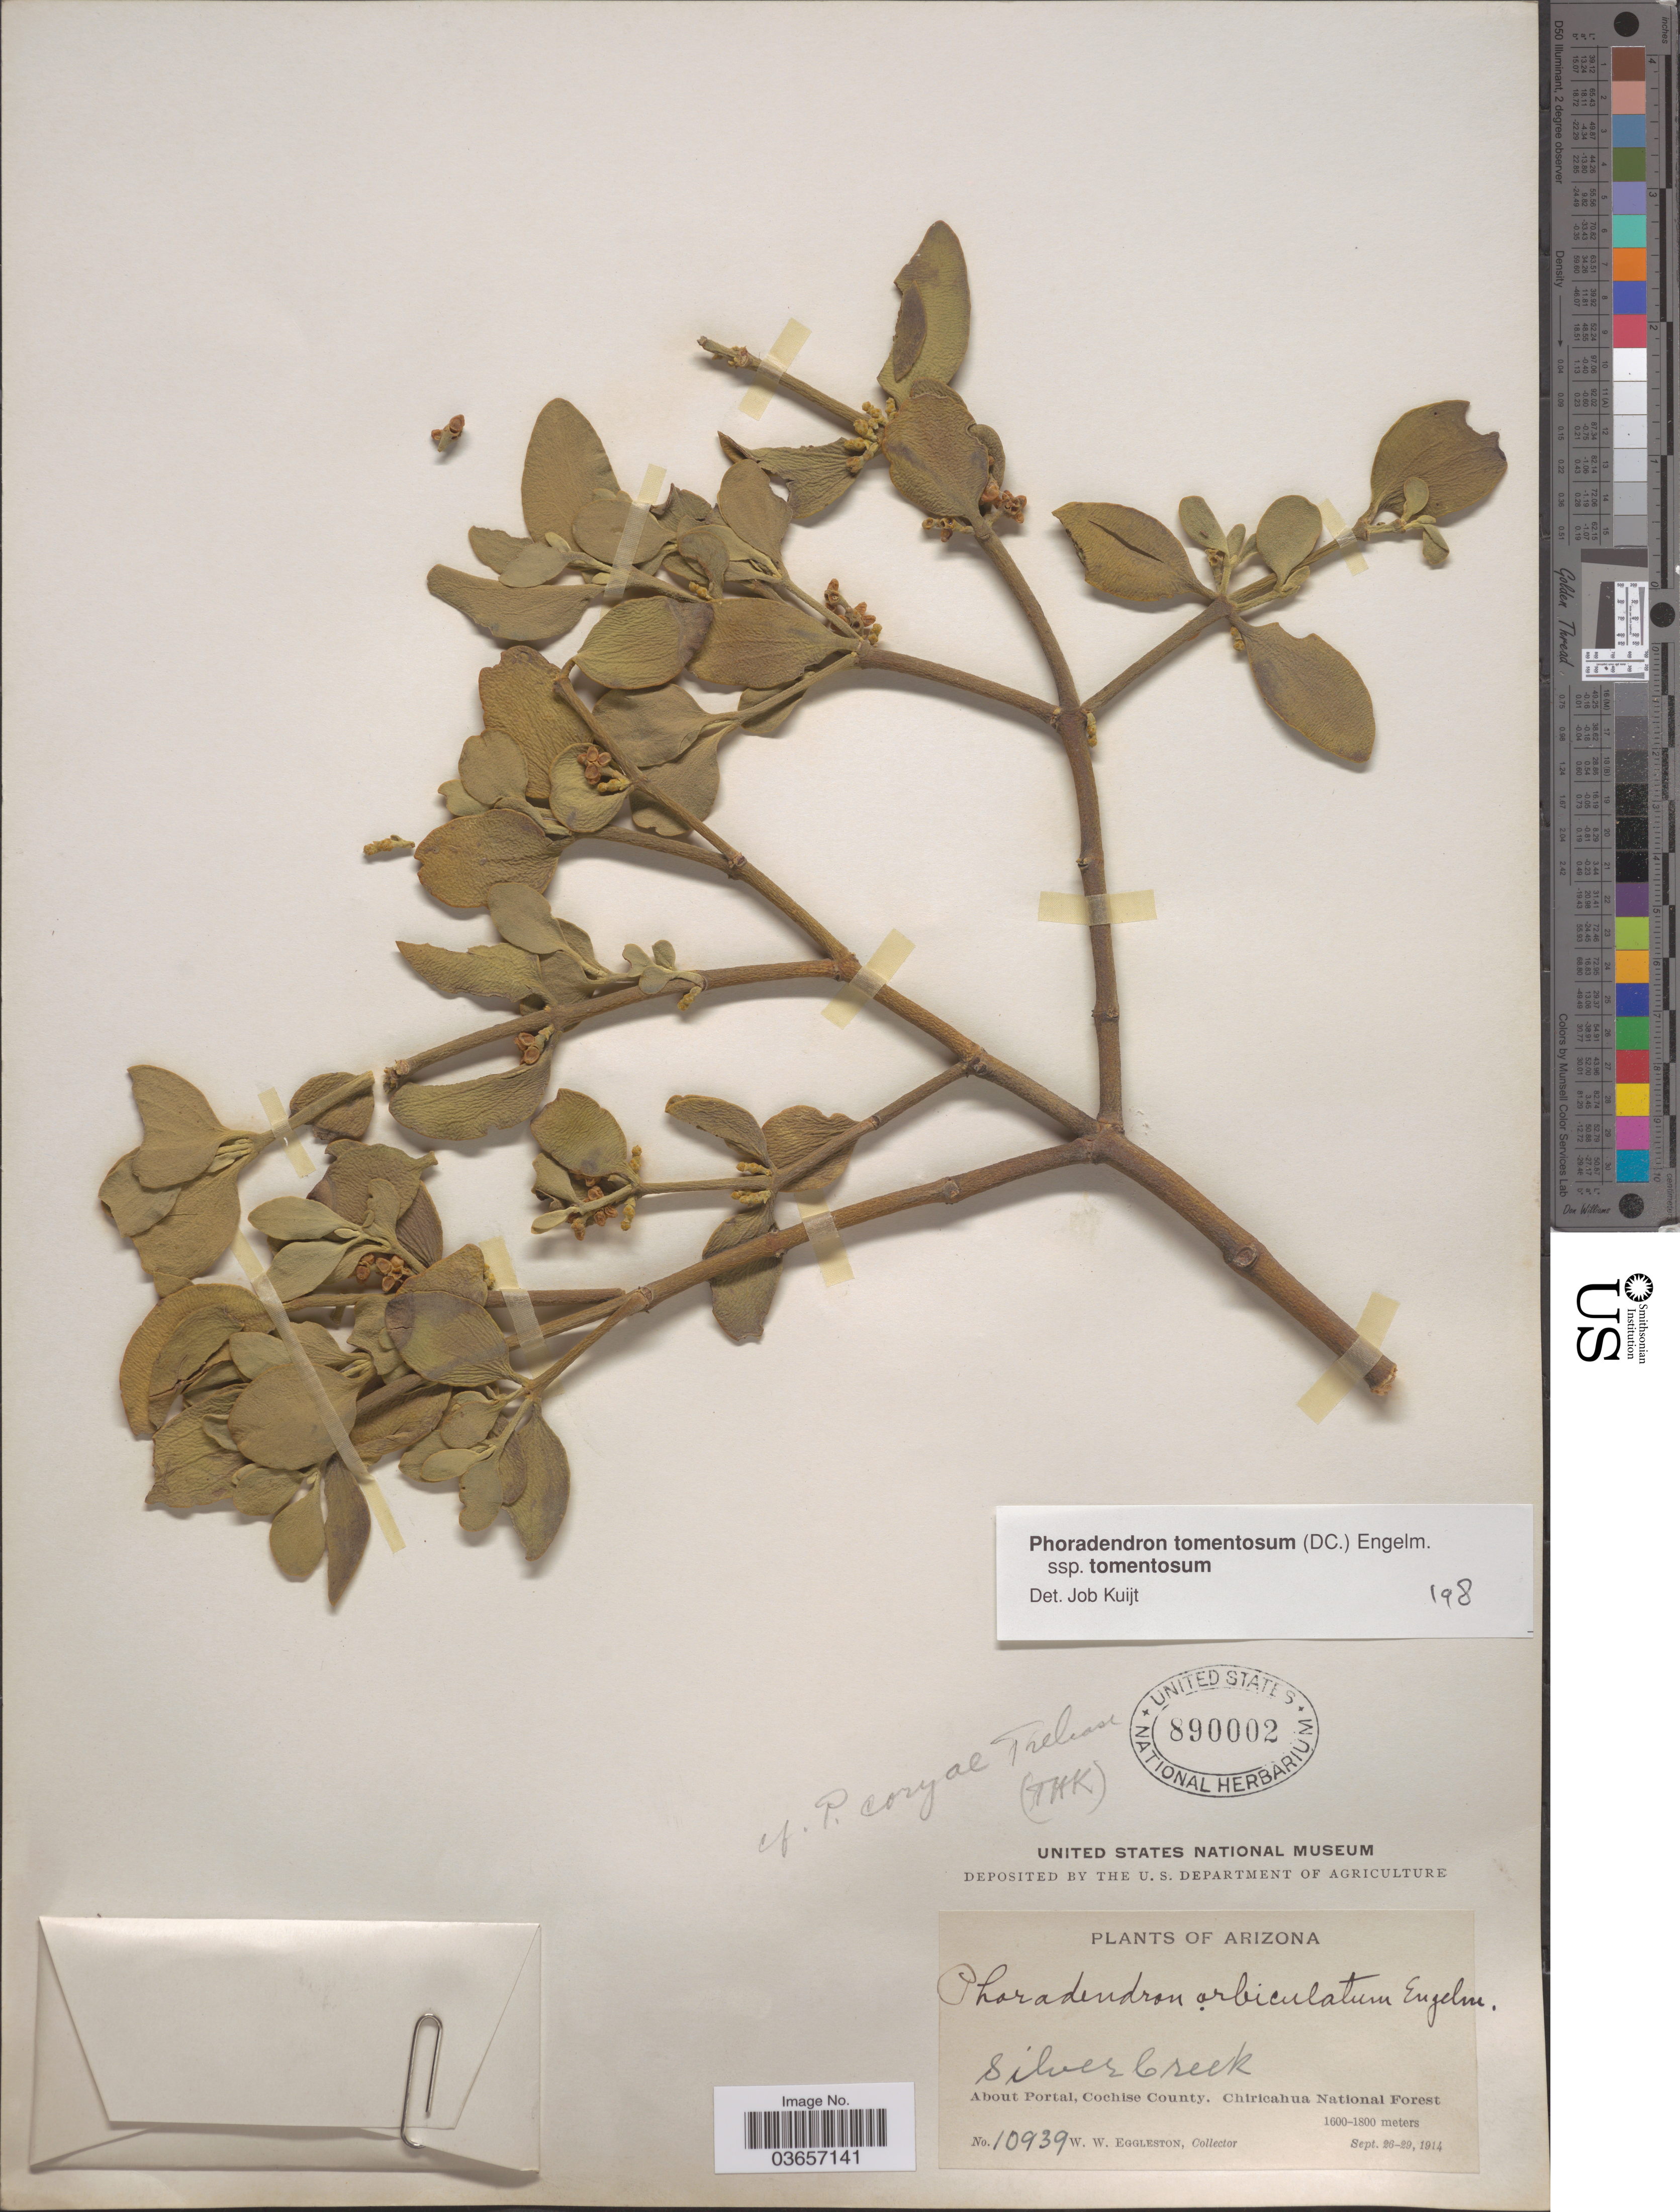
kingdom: Plantae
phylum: Tracheophyta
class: Magnoliopsida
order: Santalales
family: Viscaceae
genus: Phoradendron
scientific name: Phoradendron tomentosum subsp. tomentosum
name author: DC.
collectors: W. W. Eggleston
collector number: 10939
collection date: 1914-09-26/1914-09-29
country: United States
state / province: Arizona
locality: Silver Creek. About Portal, Cochise County, Chiricahua National Forest.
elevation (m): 1600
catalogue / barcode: US 890002